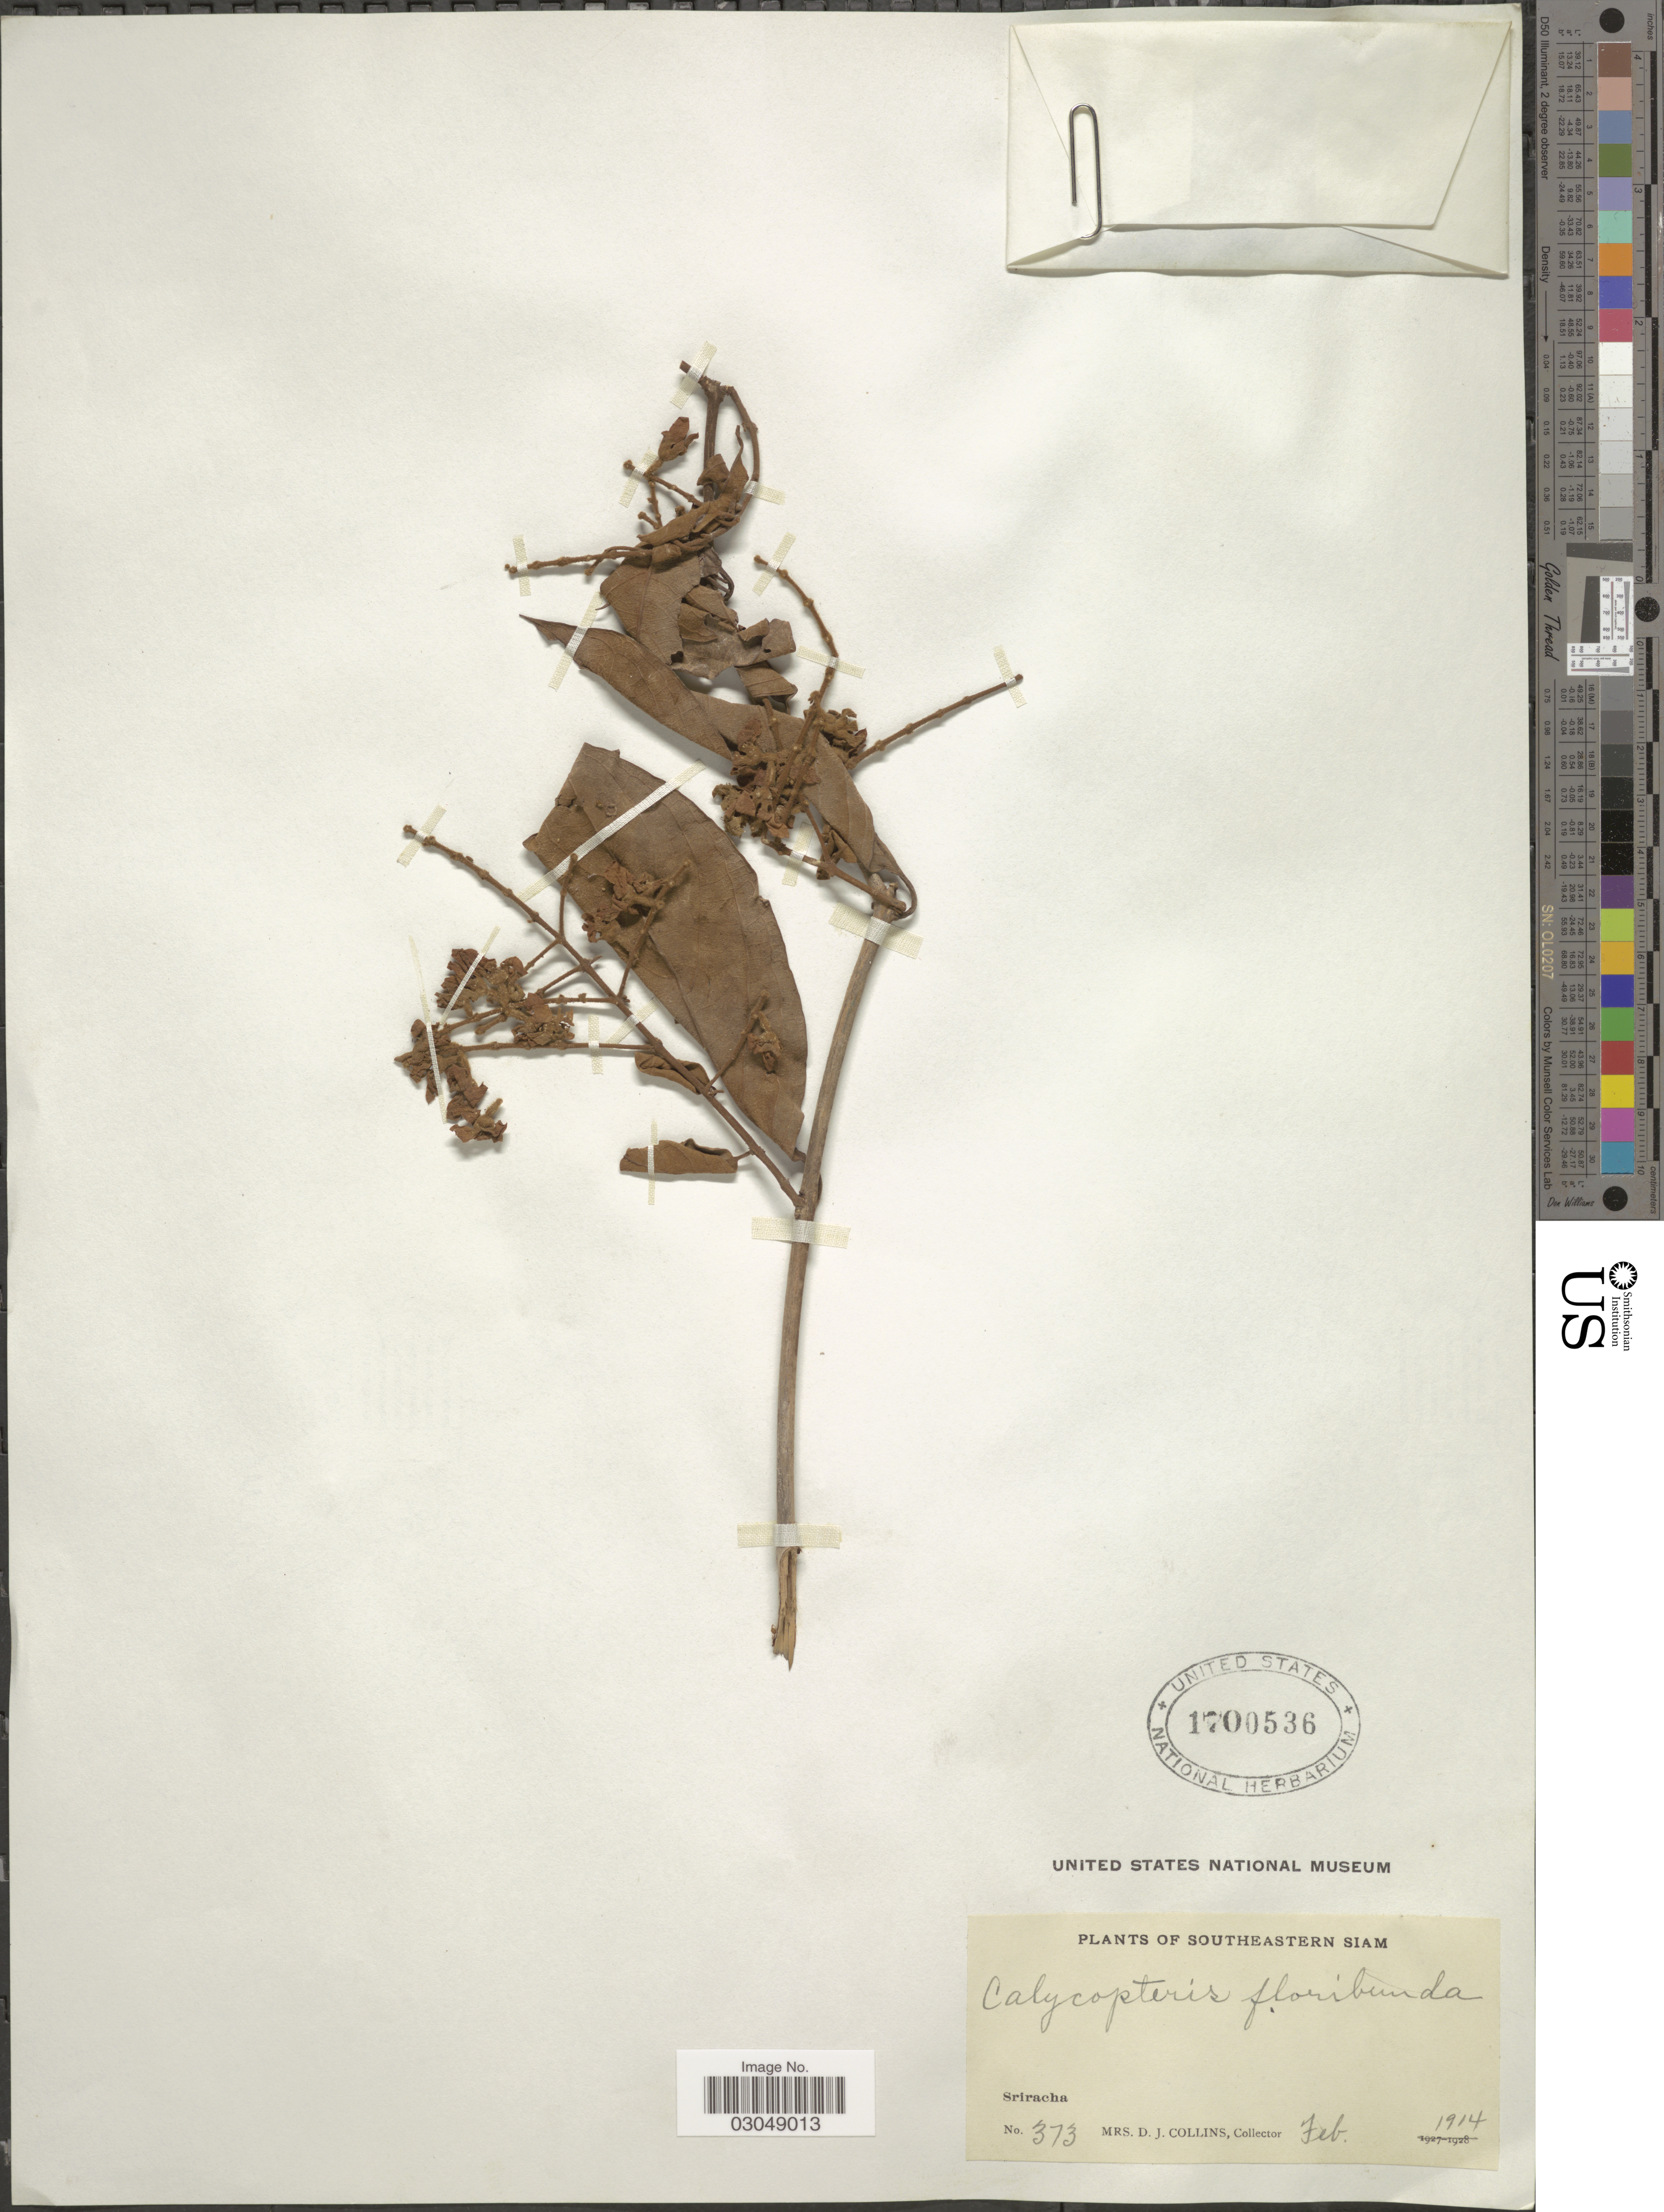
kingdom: Plantae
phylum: Tracheophyta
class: Magnoliopsida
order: Myrtales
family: Combretaceae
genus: Getonia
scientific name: Getonia floribunda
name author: Roxb.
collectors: Mrs. D. J. Collins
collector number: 373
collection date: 1914-02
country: Thailand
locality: Southeastern Siam. Sriracha.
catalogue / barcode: US 1700536